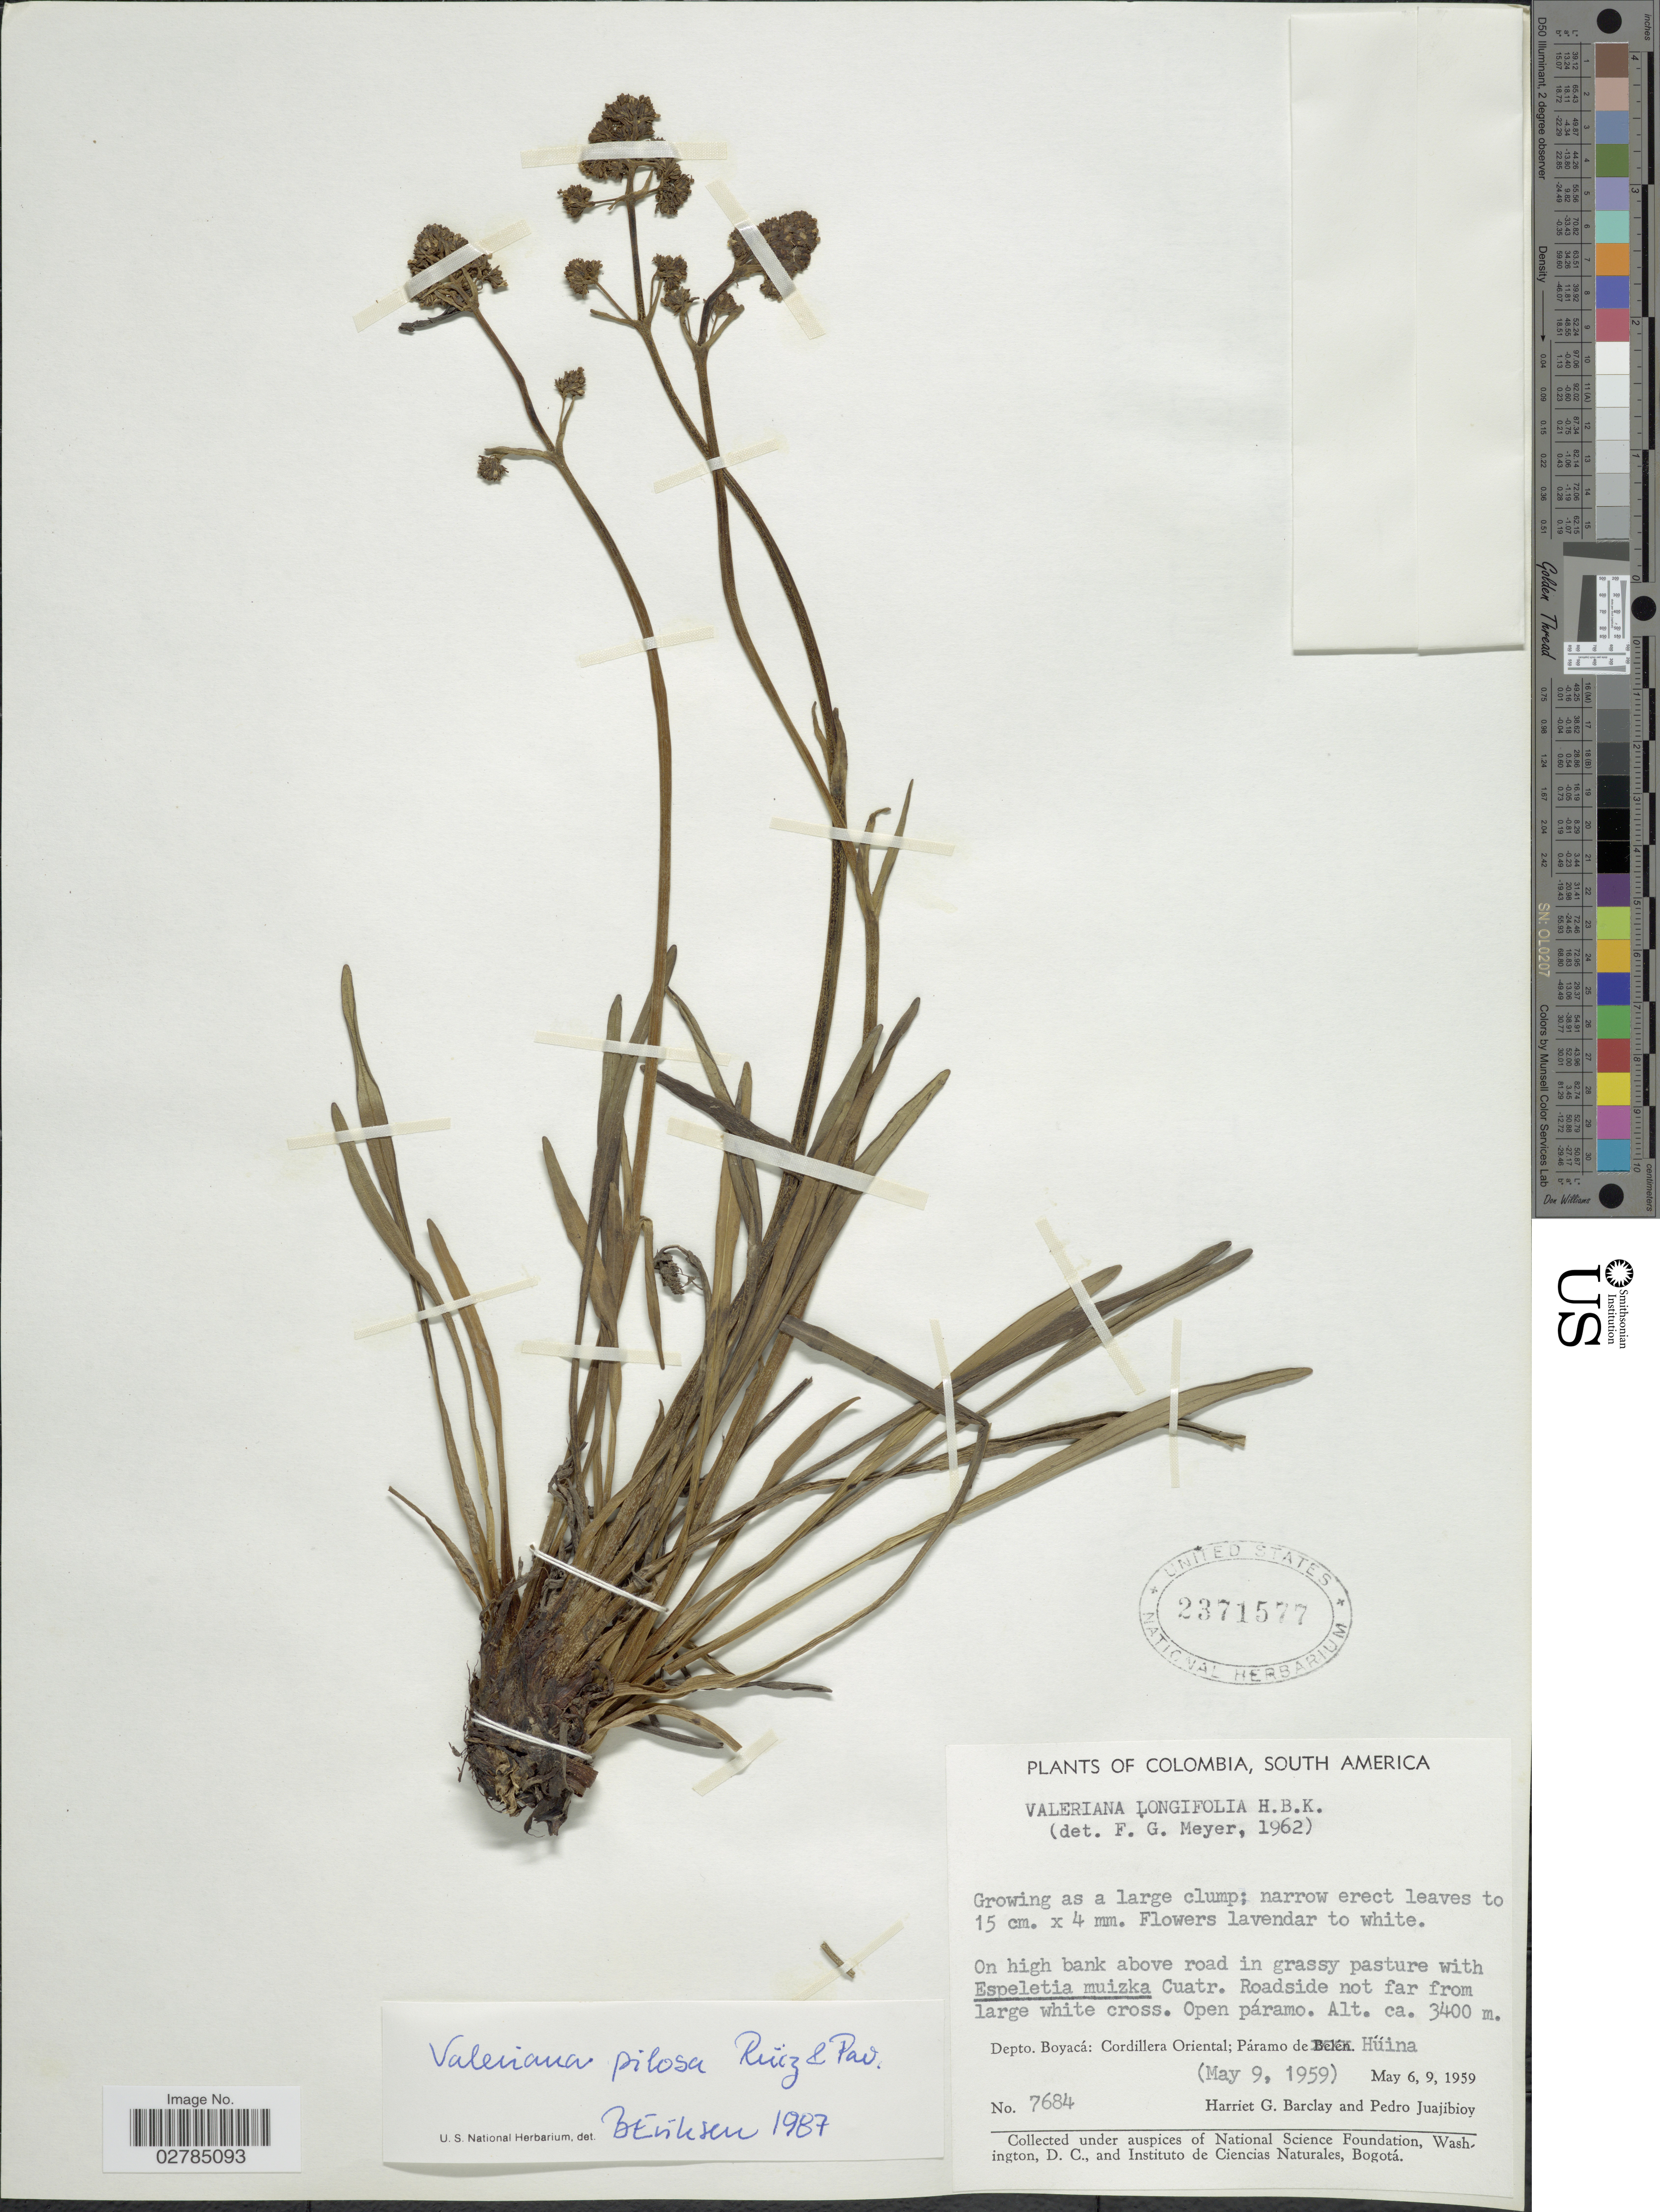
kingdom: Plantae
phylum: Tracheophyta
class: Magnoliopsida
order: Dipsacales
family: Caprifoliaceae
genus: Valeriana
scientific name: Valeriana pilosa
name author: Ruiz & Pav.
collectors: H. G. Barclay & P. Juajibioy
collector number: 7684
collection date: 1959-05-06/1959-05-09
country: Colombia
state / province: Boyacá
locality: Roadside not far from large white cross, Depto. Boyacá, Cordillera Oriental, Páramo de Húina.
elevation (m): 3400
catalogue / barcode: US 2371577